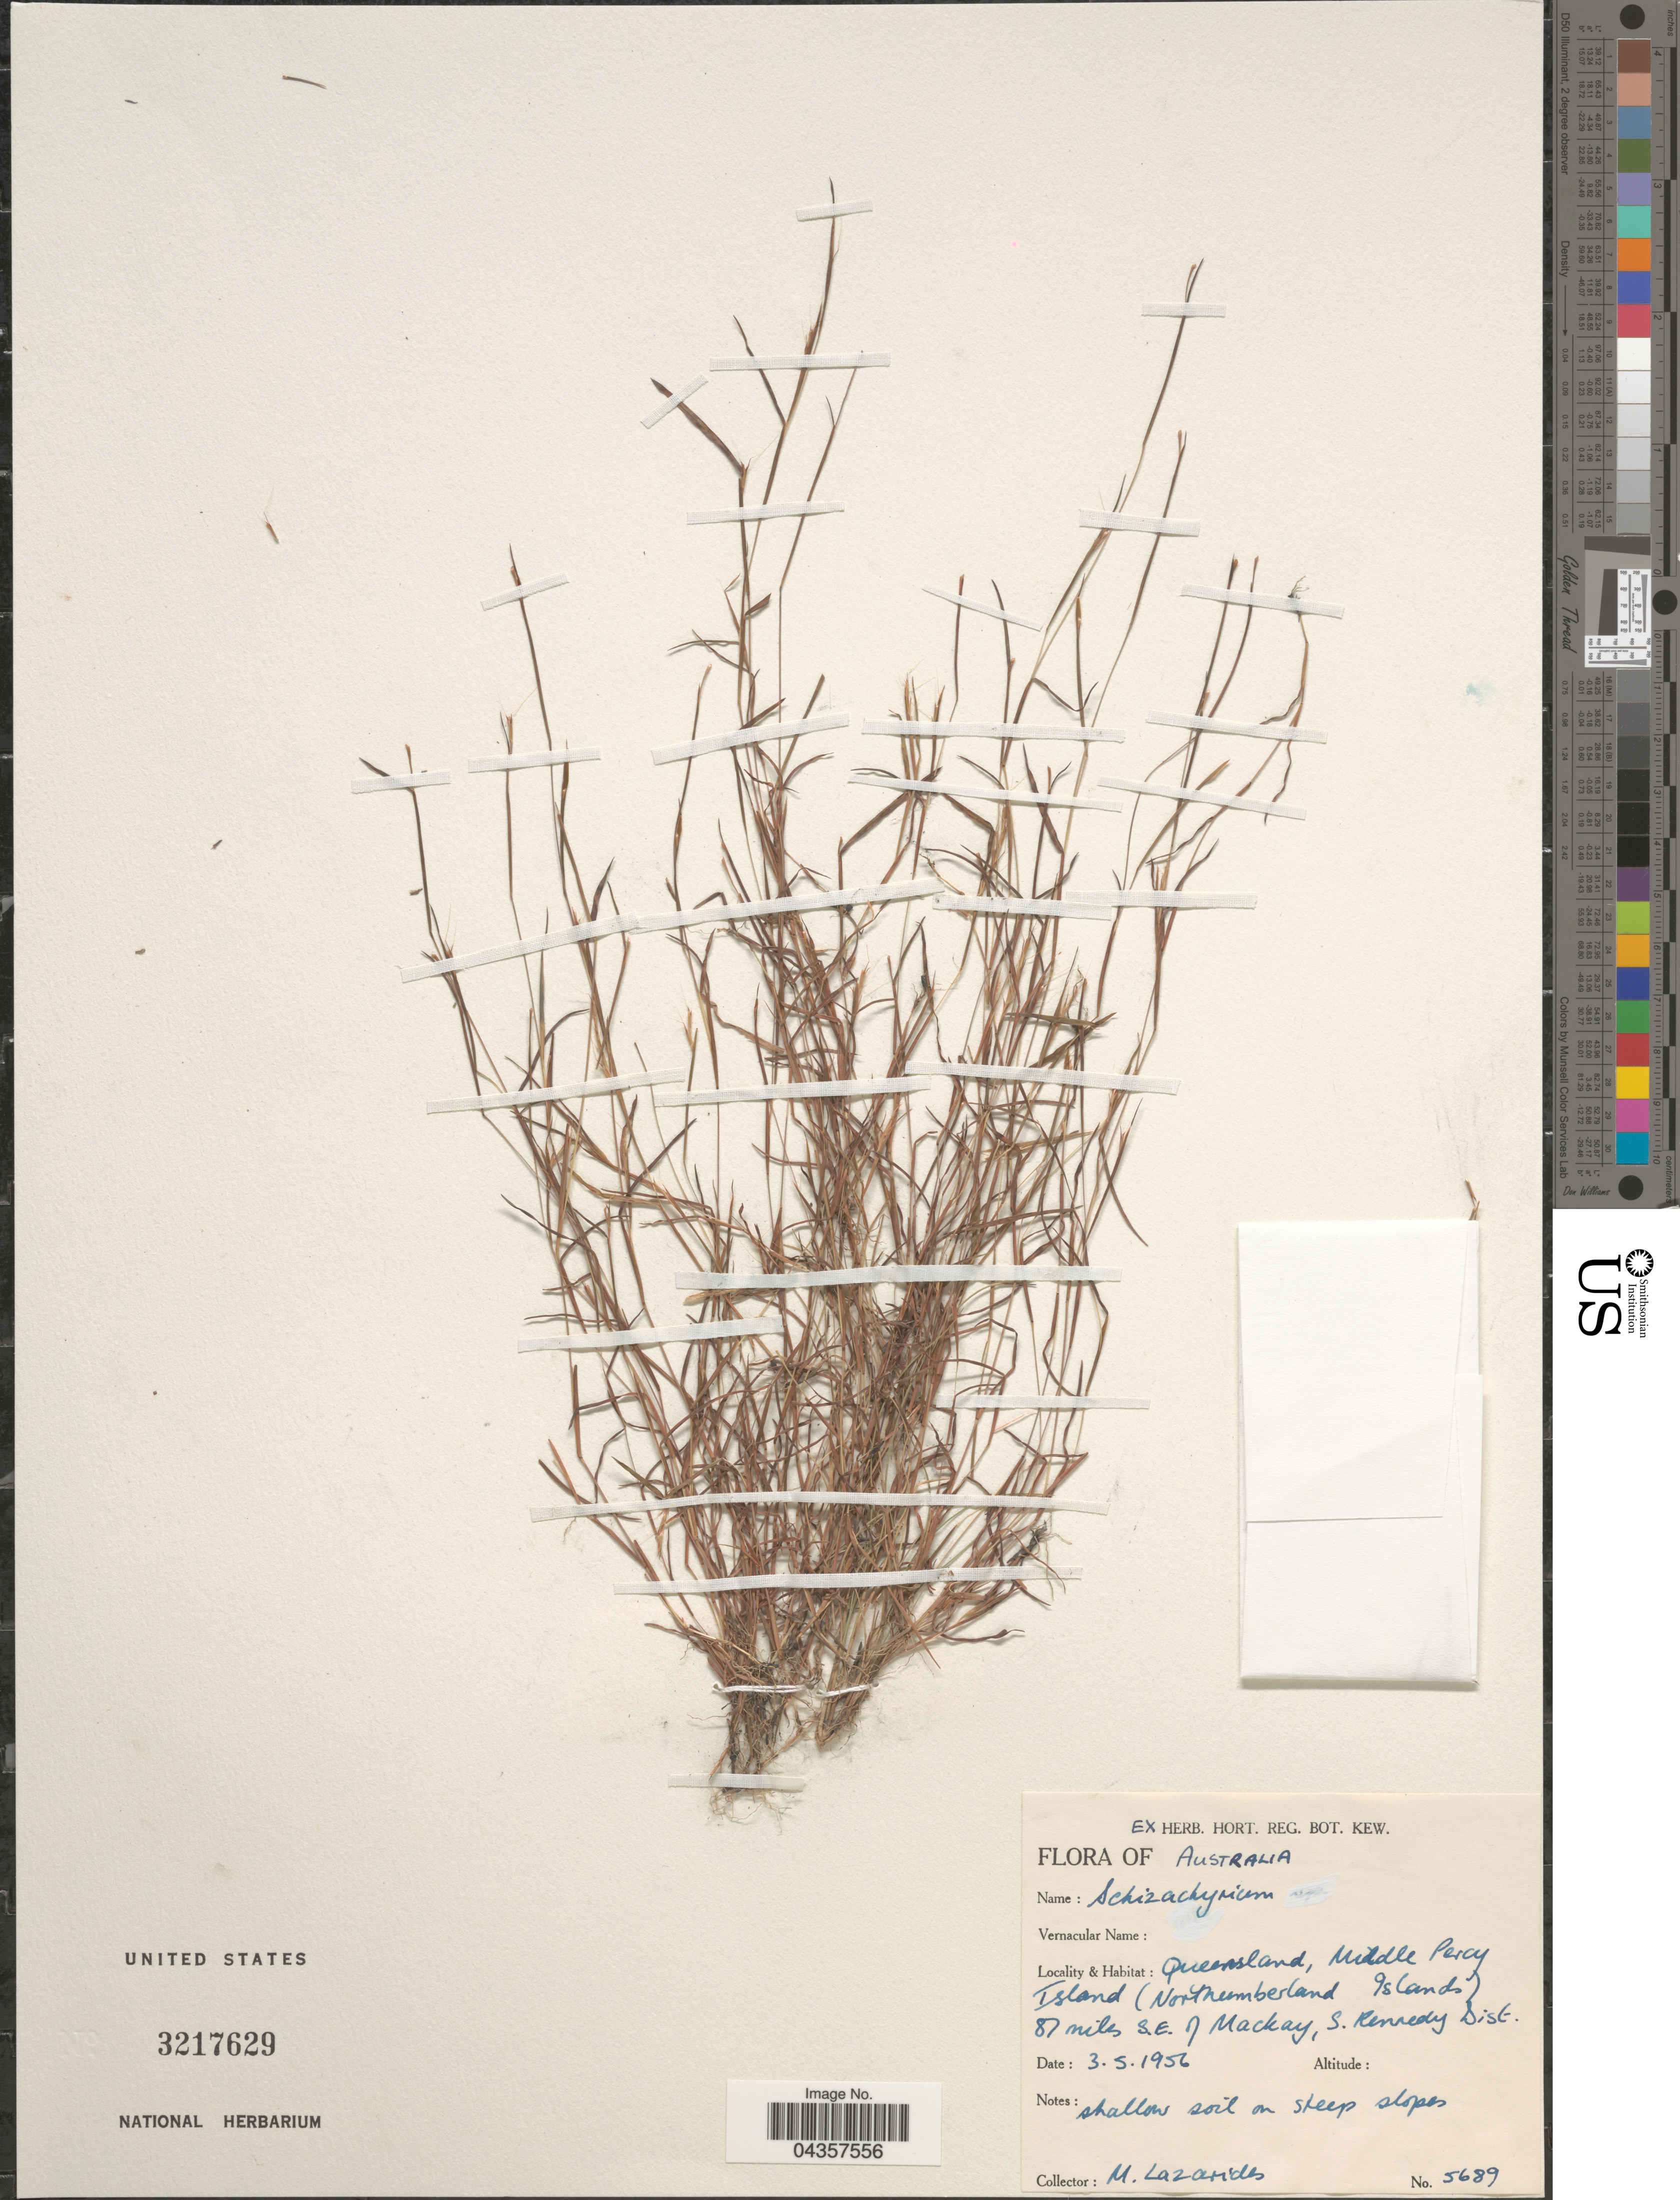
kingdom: Plantae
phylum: Tracheophyta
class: Liliopsida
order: Poales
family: Poaceae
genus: Schizachyrium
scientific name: Schizachyrium fragile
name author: (R. Br.) A. Camus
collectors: M. Lazarides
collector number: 5689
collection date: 1956-05-03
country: Australia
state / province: Queensland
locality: Middle Percy Island (Northumberland Islands) 87 miles S.E. of Mackay, S. Kennedy Dist.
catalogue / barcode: US 3217629